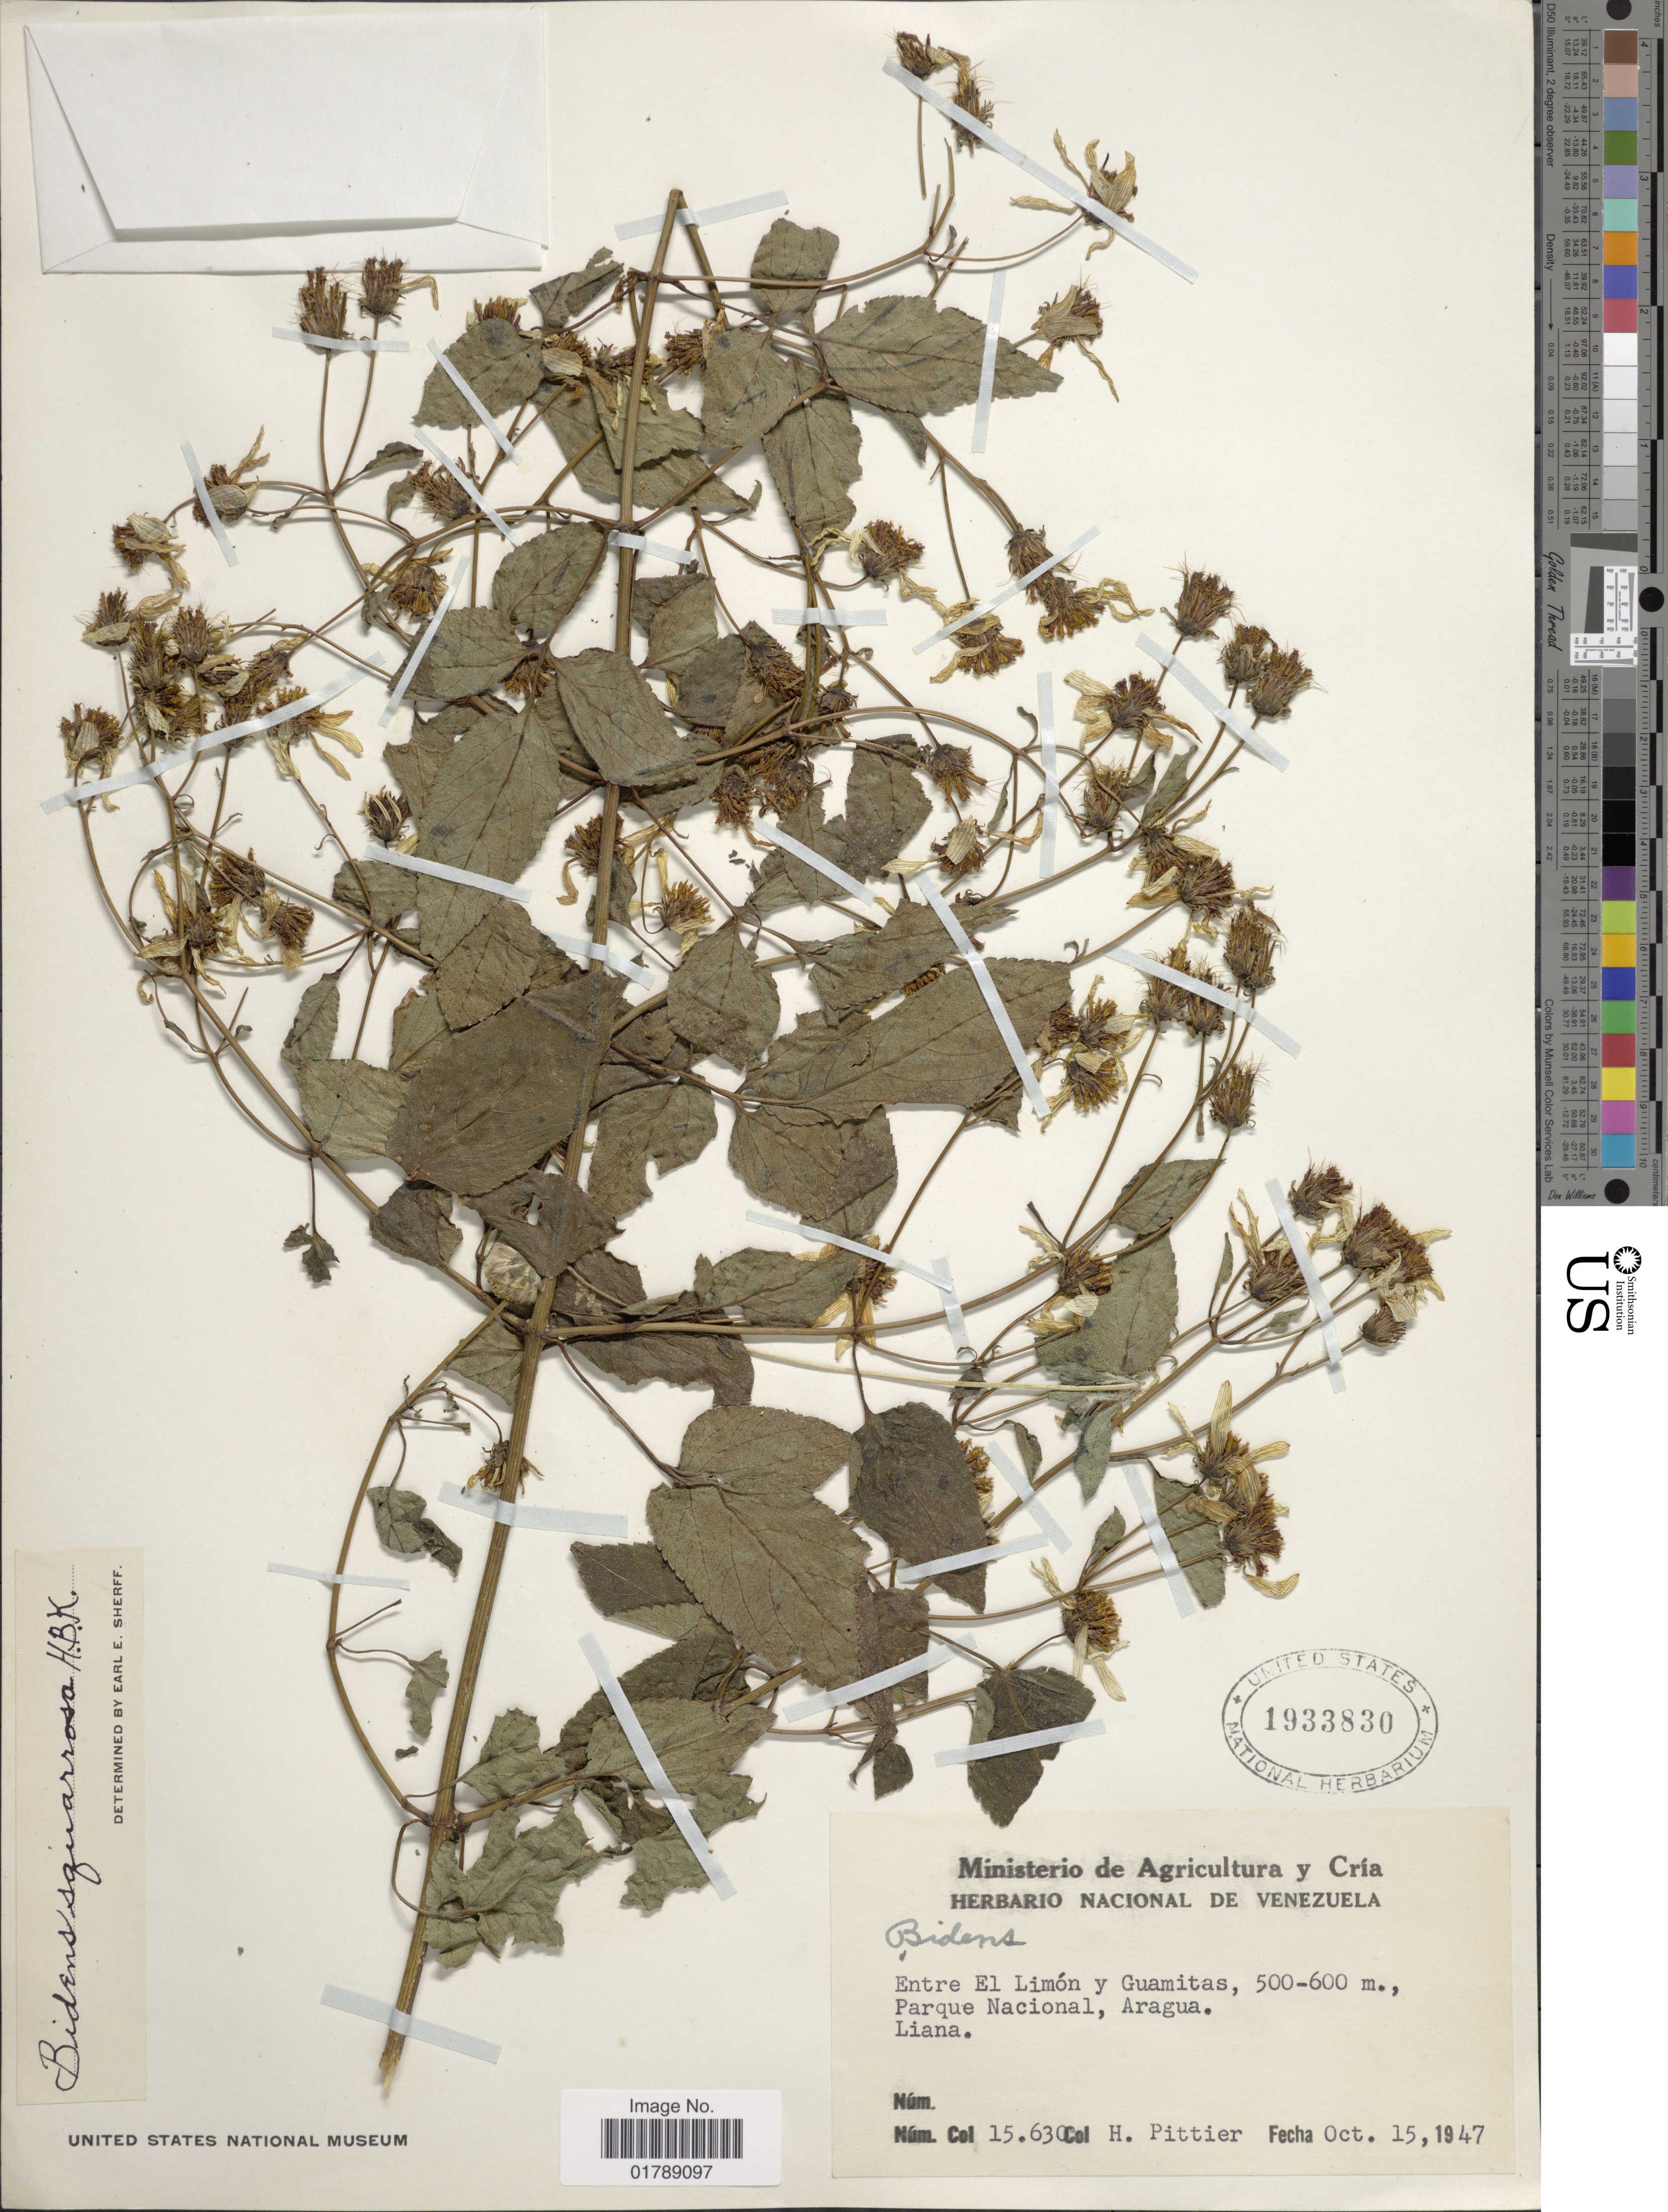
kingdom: Plantae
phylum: Tracheophyta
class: Magnoliopsida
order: Asterales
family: Asteraceae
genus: Bidens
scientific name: Bidens squarrosa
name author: Kunth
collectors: H. F. Pittier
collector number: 15630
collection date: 1947-10-15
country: Venezuela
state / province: Aragua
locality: Entre El Limón y Guamitas, Parque Nacional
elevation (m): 500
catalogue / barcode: US 1933830